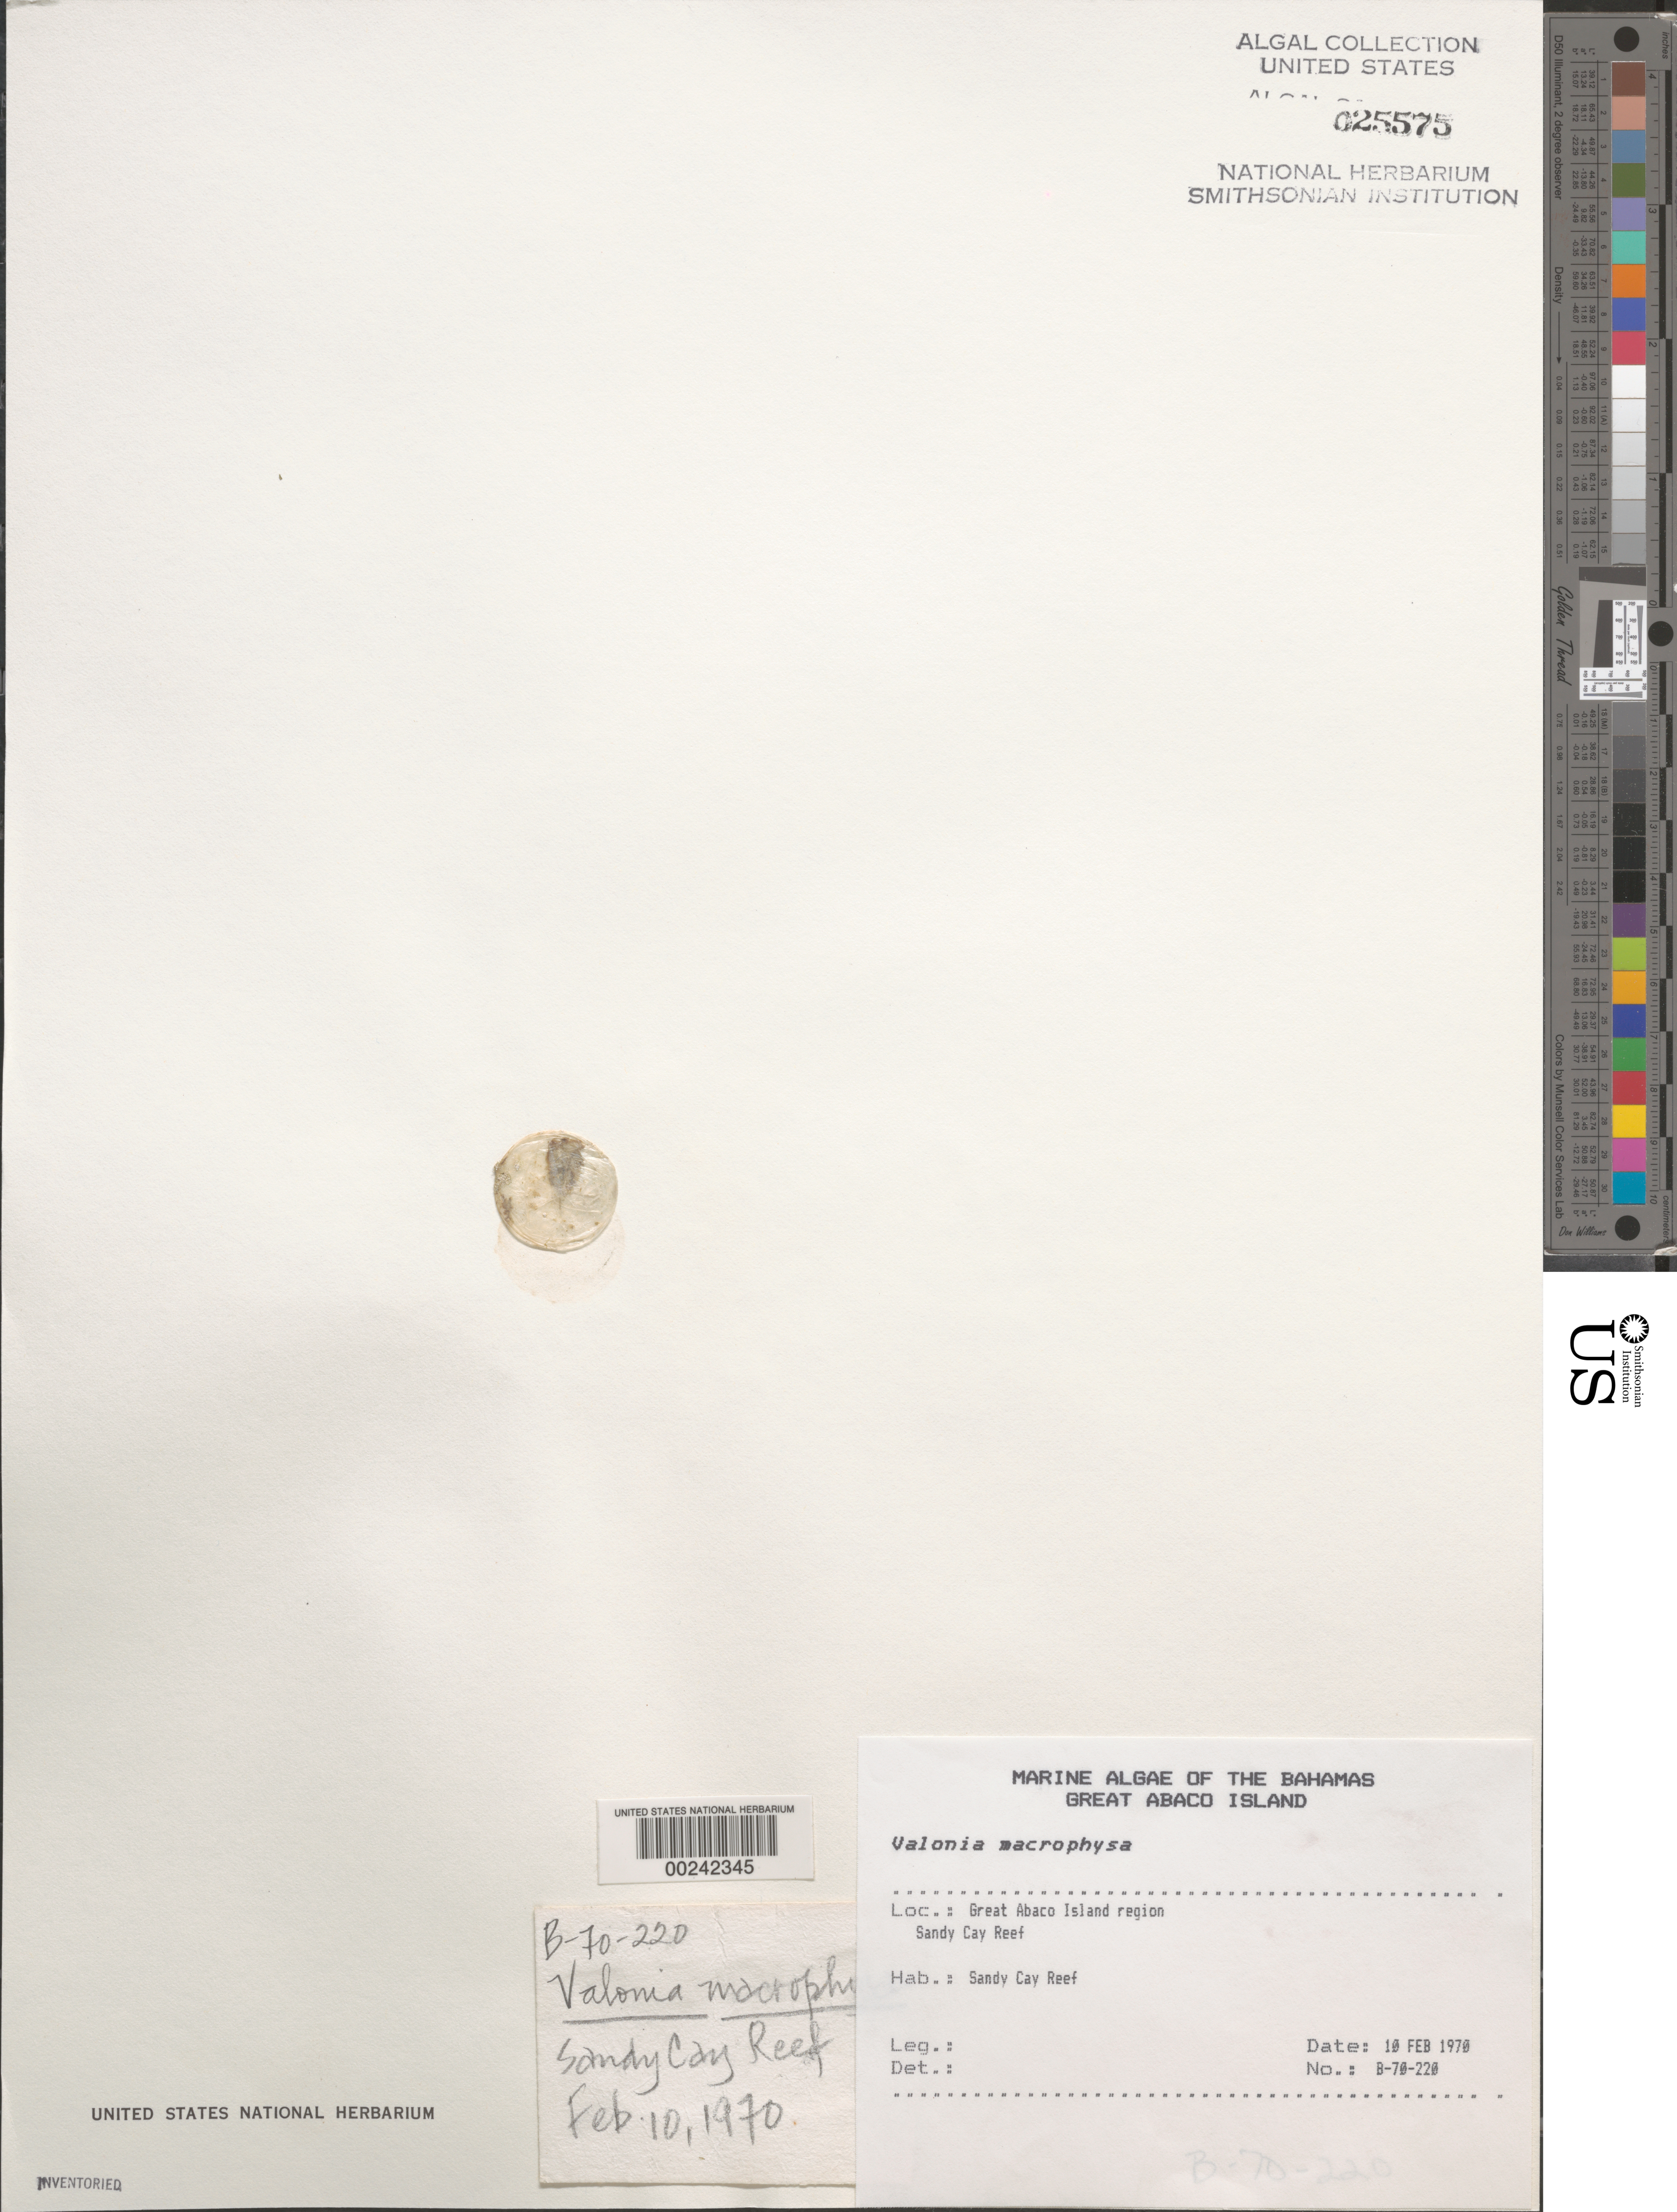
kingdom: Plantae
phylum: Chlorophyta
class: Ulvophyceae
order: Siphonocladales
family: Valoniaceae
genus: Valonia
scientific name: Valonia macrophysa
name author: Kütz.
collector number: B-70-220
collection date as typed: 10 Feb 1970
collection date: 1970-02-10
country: Bahamas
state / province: Abaco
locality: Sandy cay, great abaco island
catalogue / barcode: US 25575